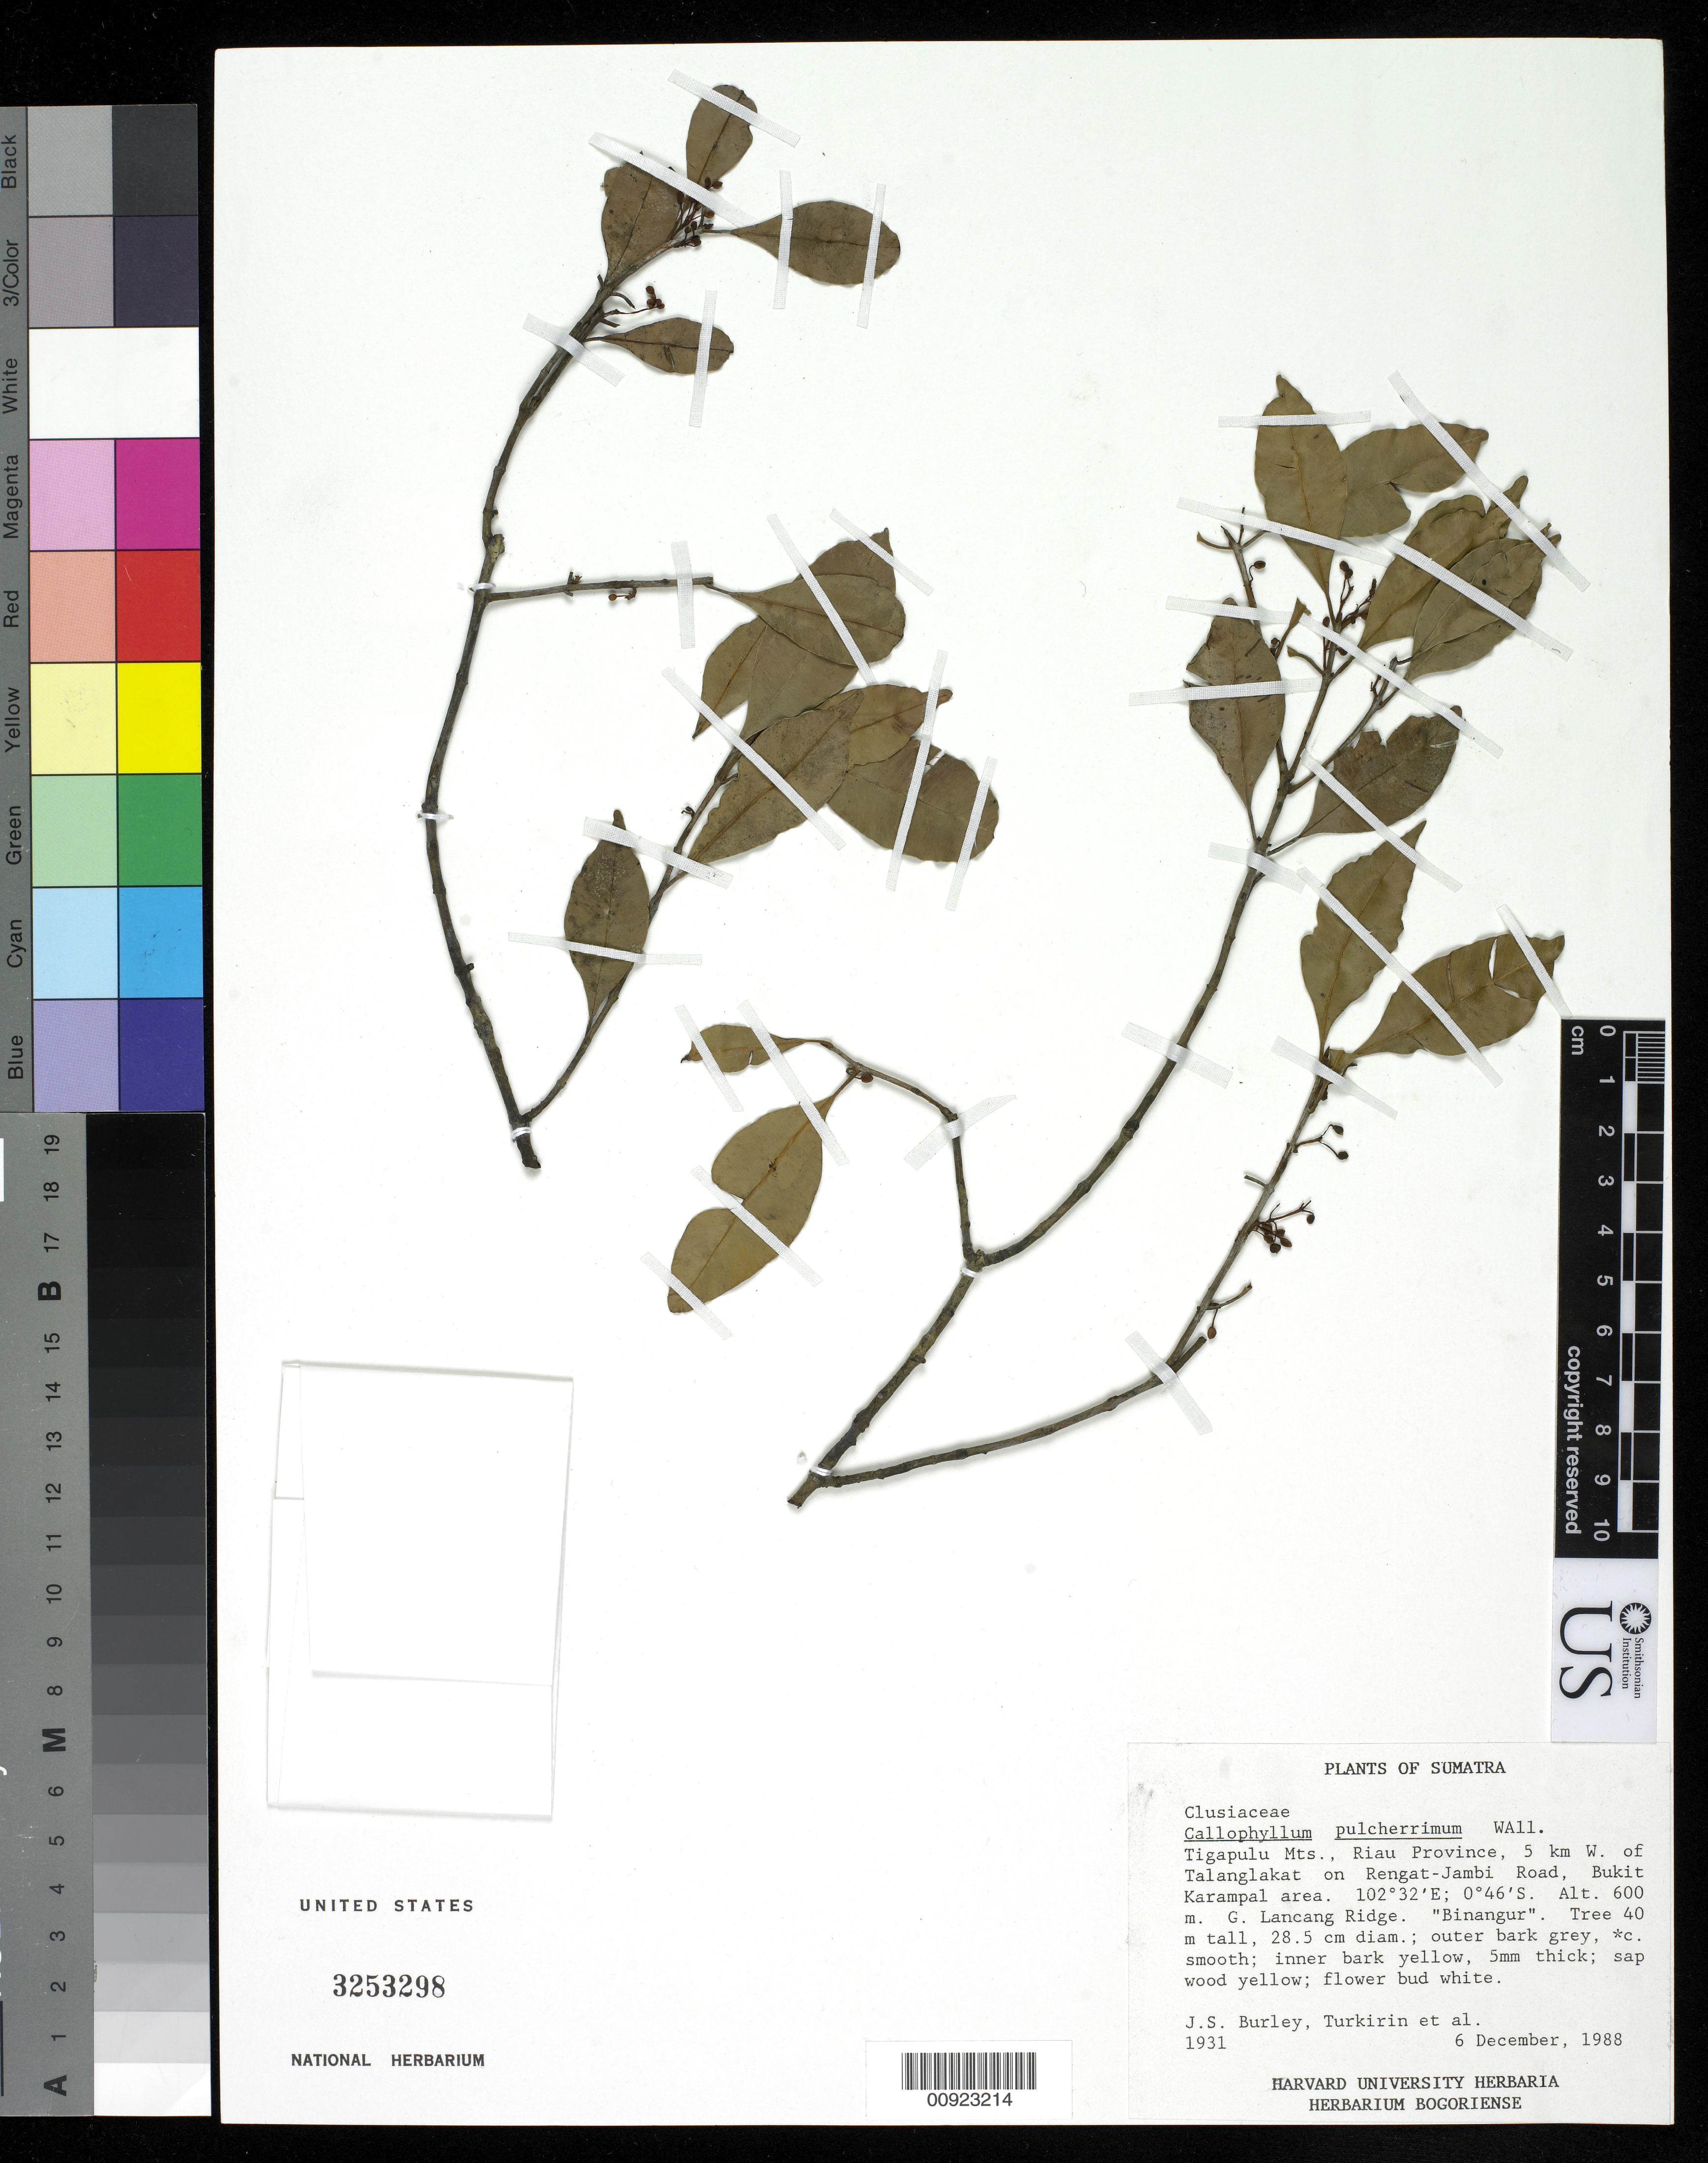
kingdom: Plantae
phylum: Tracheophyta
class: Magnoliopsida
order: Malpighiales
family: Calophyllaceae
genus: Calophyllum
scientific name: Calophyllum pulcherrimum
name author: Wall. ex Choisy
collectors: J. S. Burley, -. Turkirin & et al.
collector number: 1931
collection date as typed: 06 Dec 1988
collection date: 1988-12-06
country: Indonesia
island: Sumatra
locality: Tigapulu Mts., Riau Province, 5 km W. of Talanglakat on Rengat-Jambi Road, Bukit Karampal area.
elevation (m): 600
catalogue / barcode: US 3253298